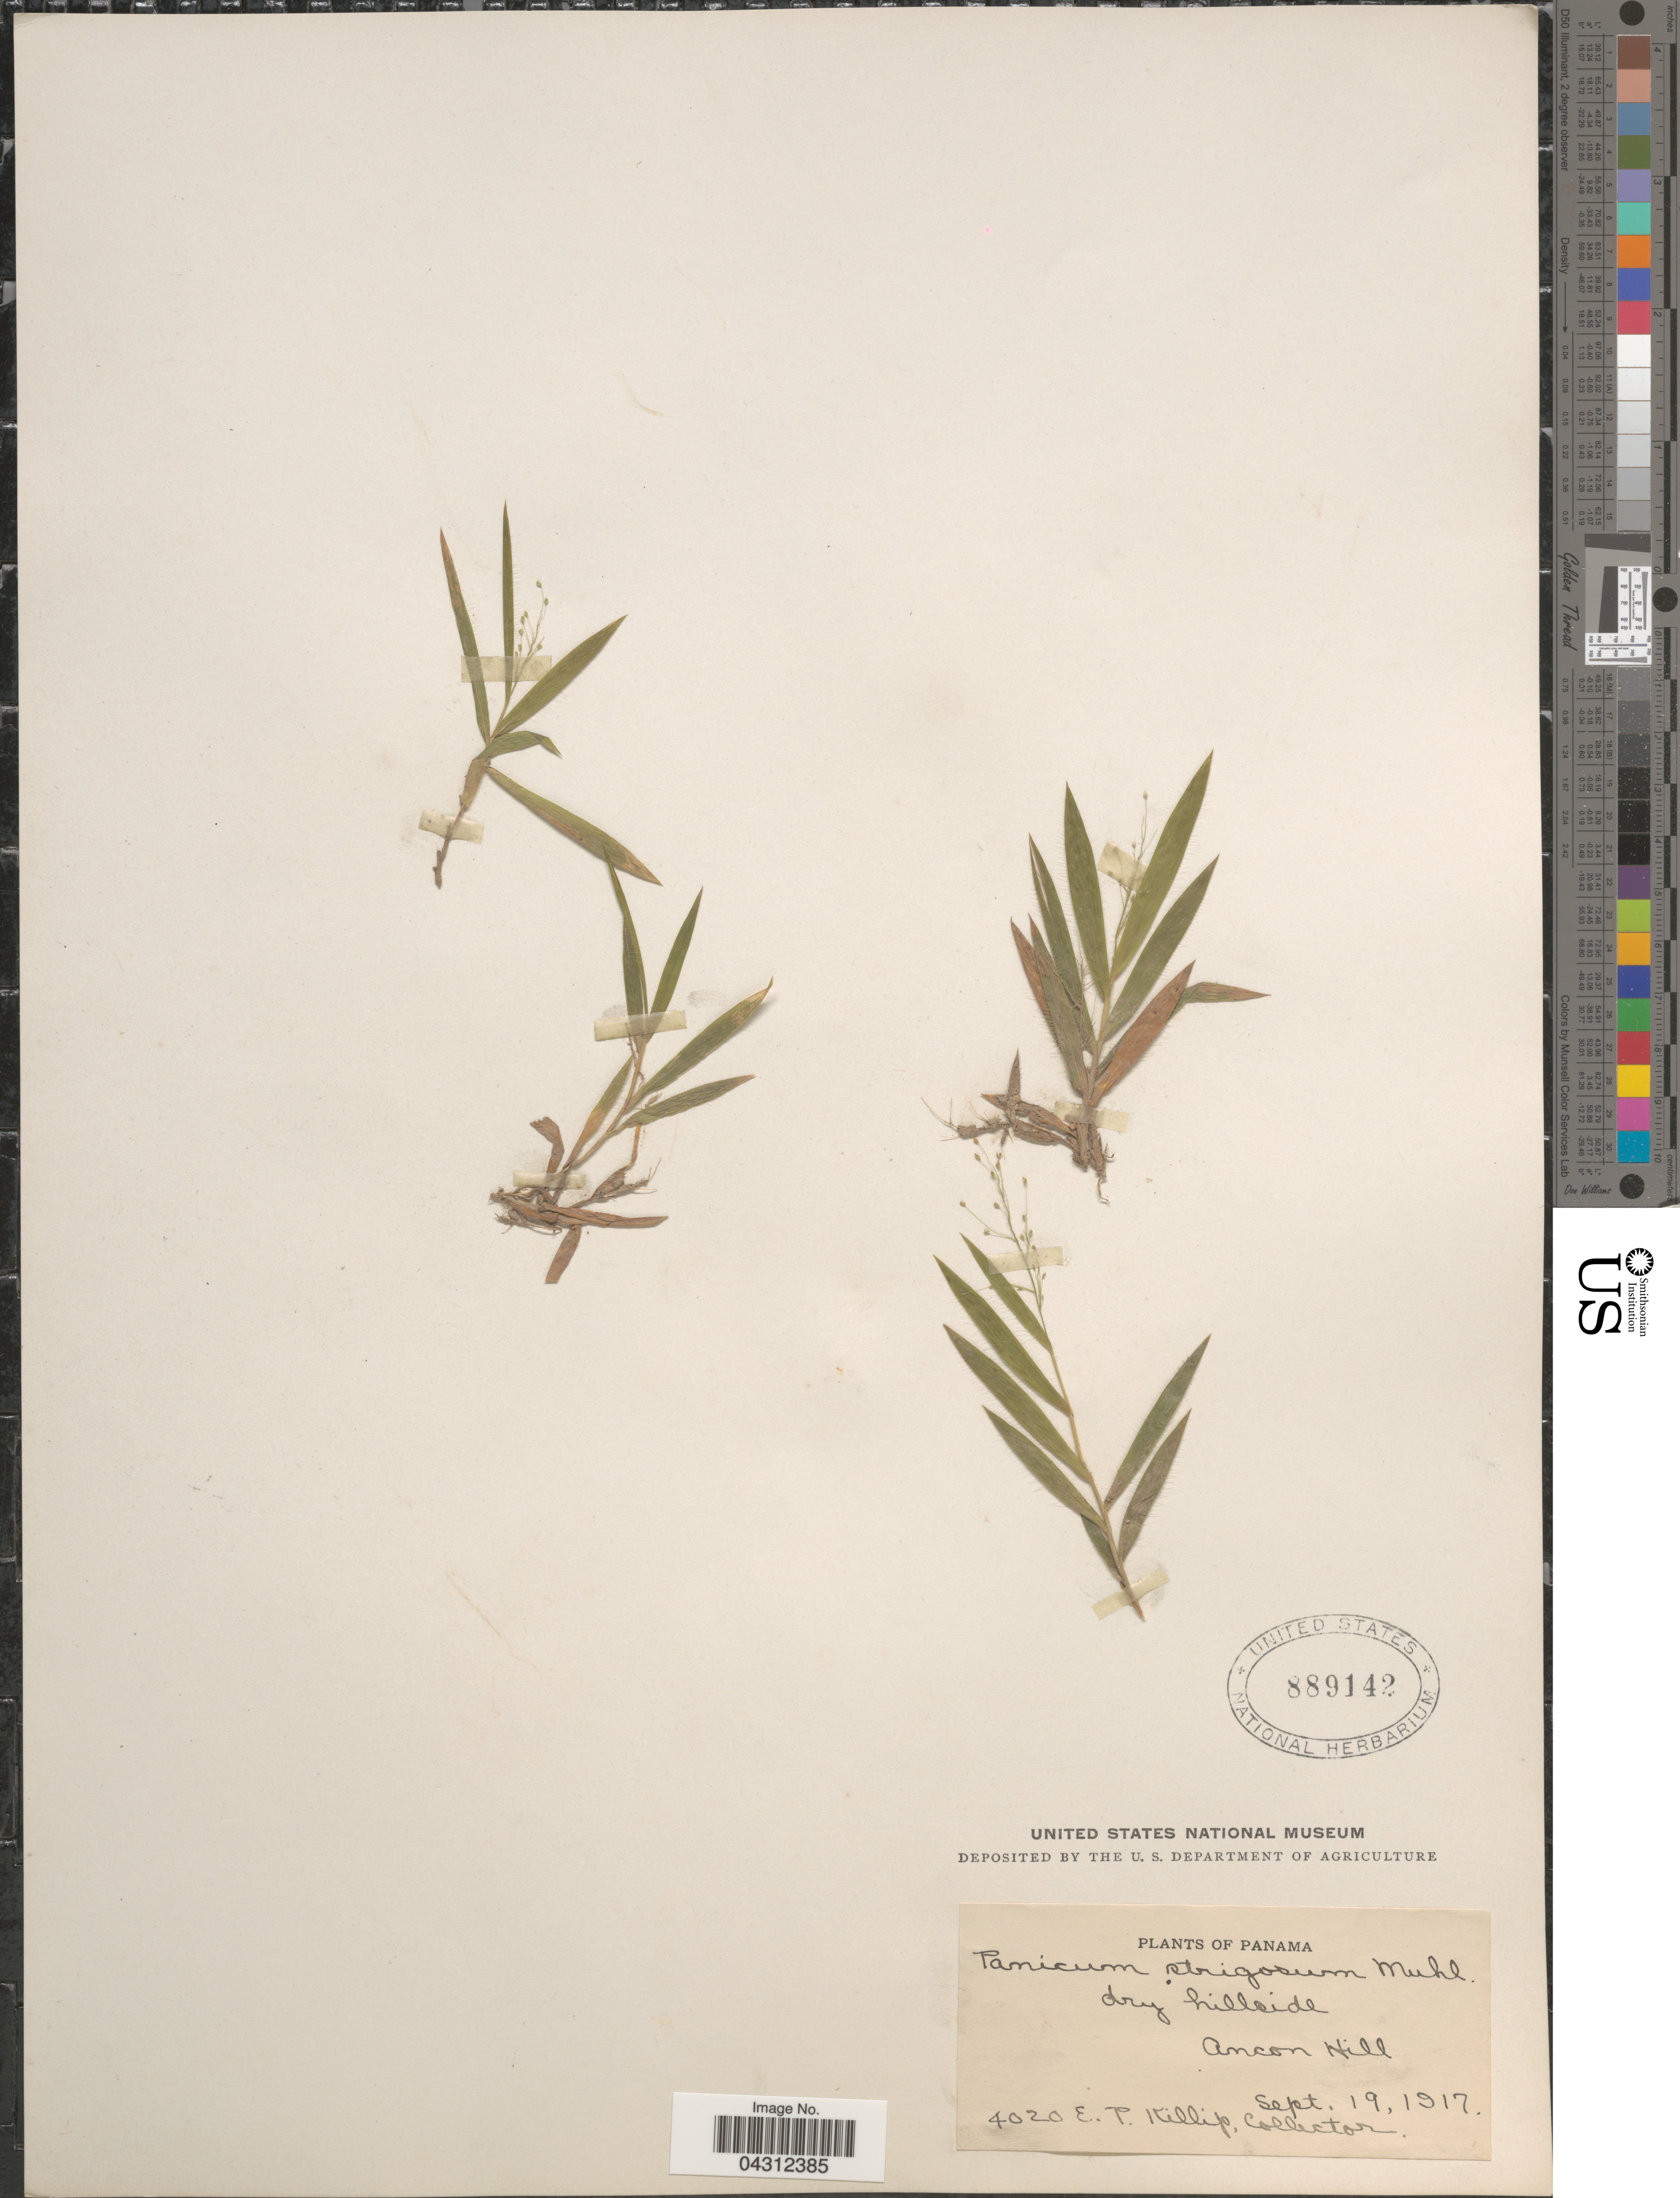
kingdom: Plantae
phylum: Tracheophyta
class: Liliopsida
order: Poales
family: Poaceae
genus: Dichanthelium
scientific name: Dichanthelium strigosum var. leucoblepharis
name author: (Trin.) Freckmann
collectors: E. P. Killip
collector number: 4020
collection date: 1917-09-19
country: Panama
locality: Dry hillside. Ancon Hill.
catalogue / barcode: US 889142